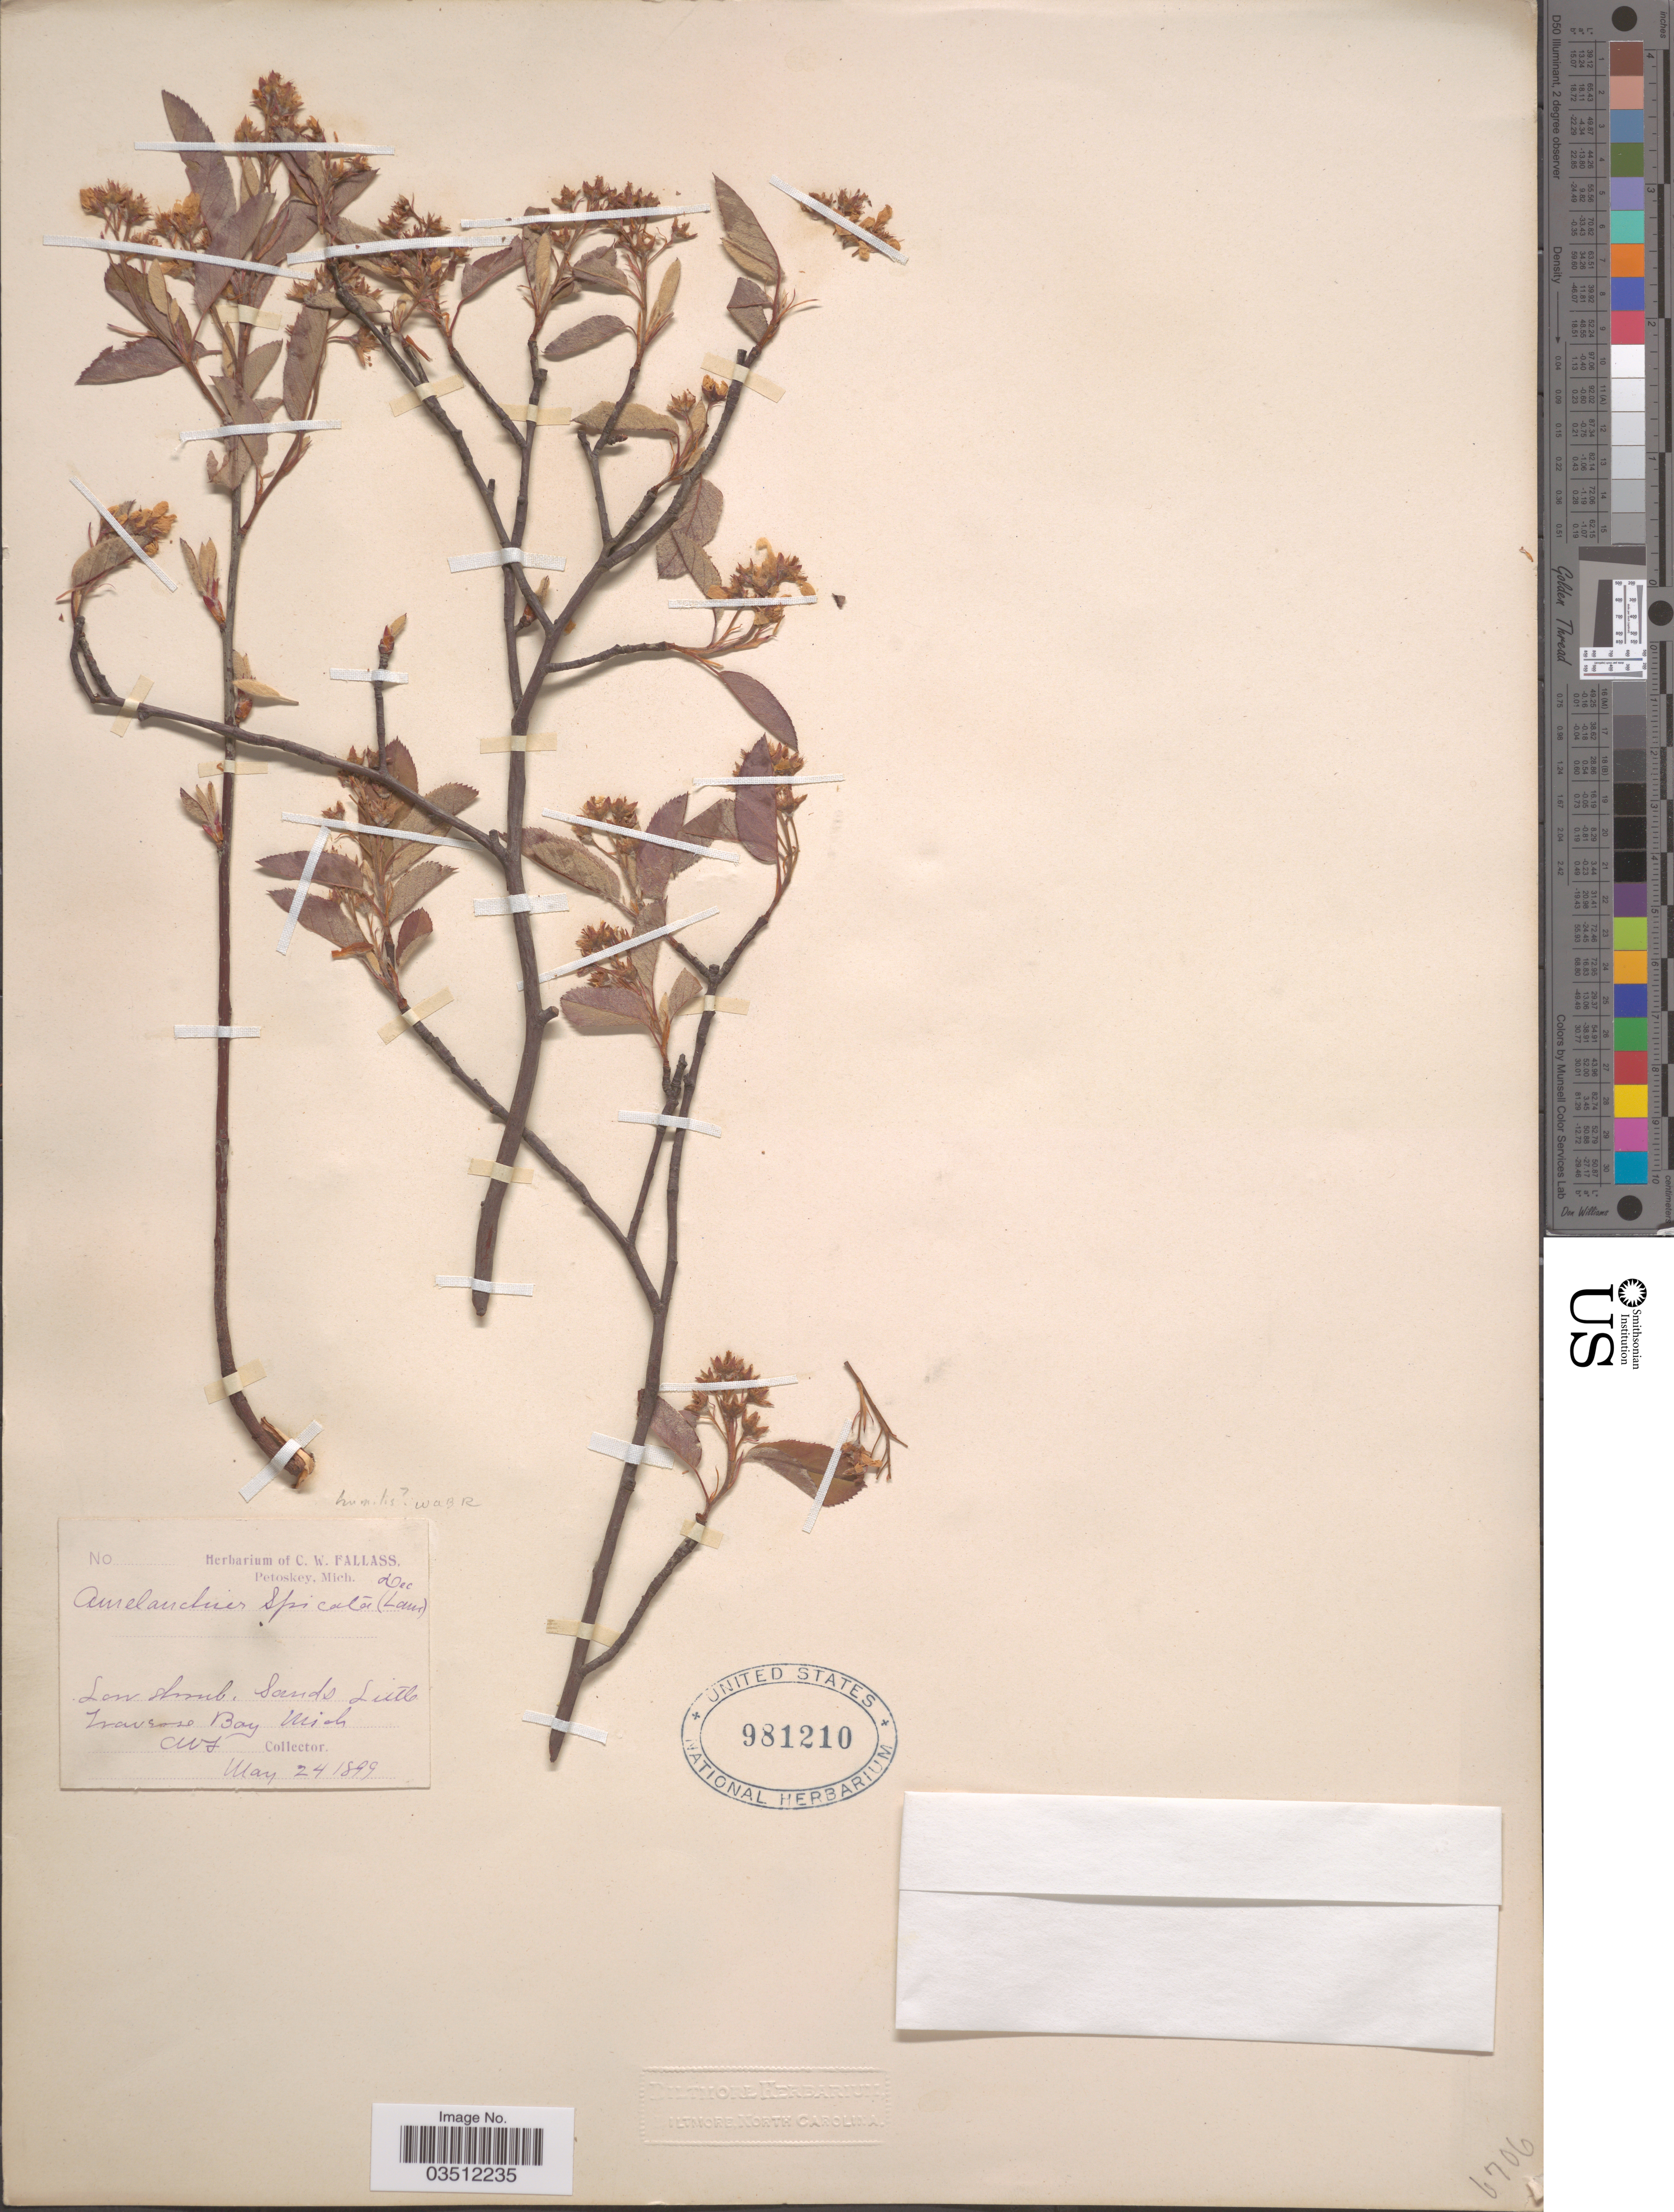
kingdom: Plantae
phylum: Tracheophyta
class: Magnoliopsida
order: Rosales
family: Rosaceae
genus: Amelanchier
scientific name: Amelanchier humilis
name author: Wiegand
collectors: C. Fallas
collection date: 1899-05-24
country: United States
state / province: Michigan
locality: Little Traverse Bay.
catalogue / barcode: US 981210